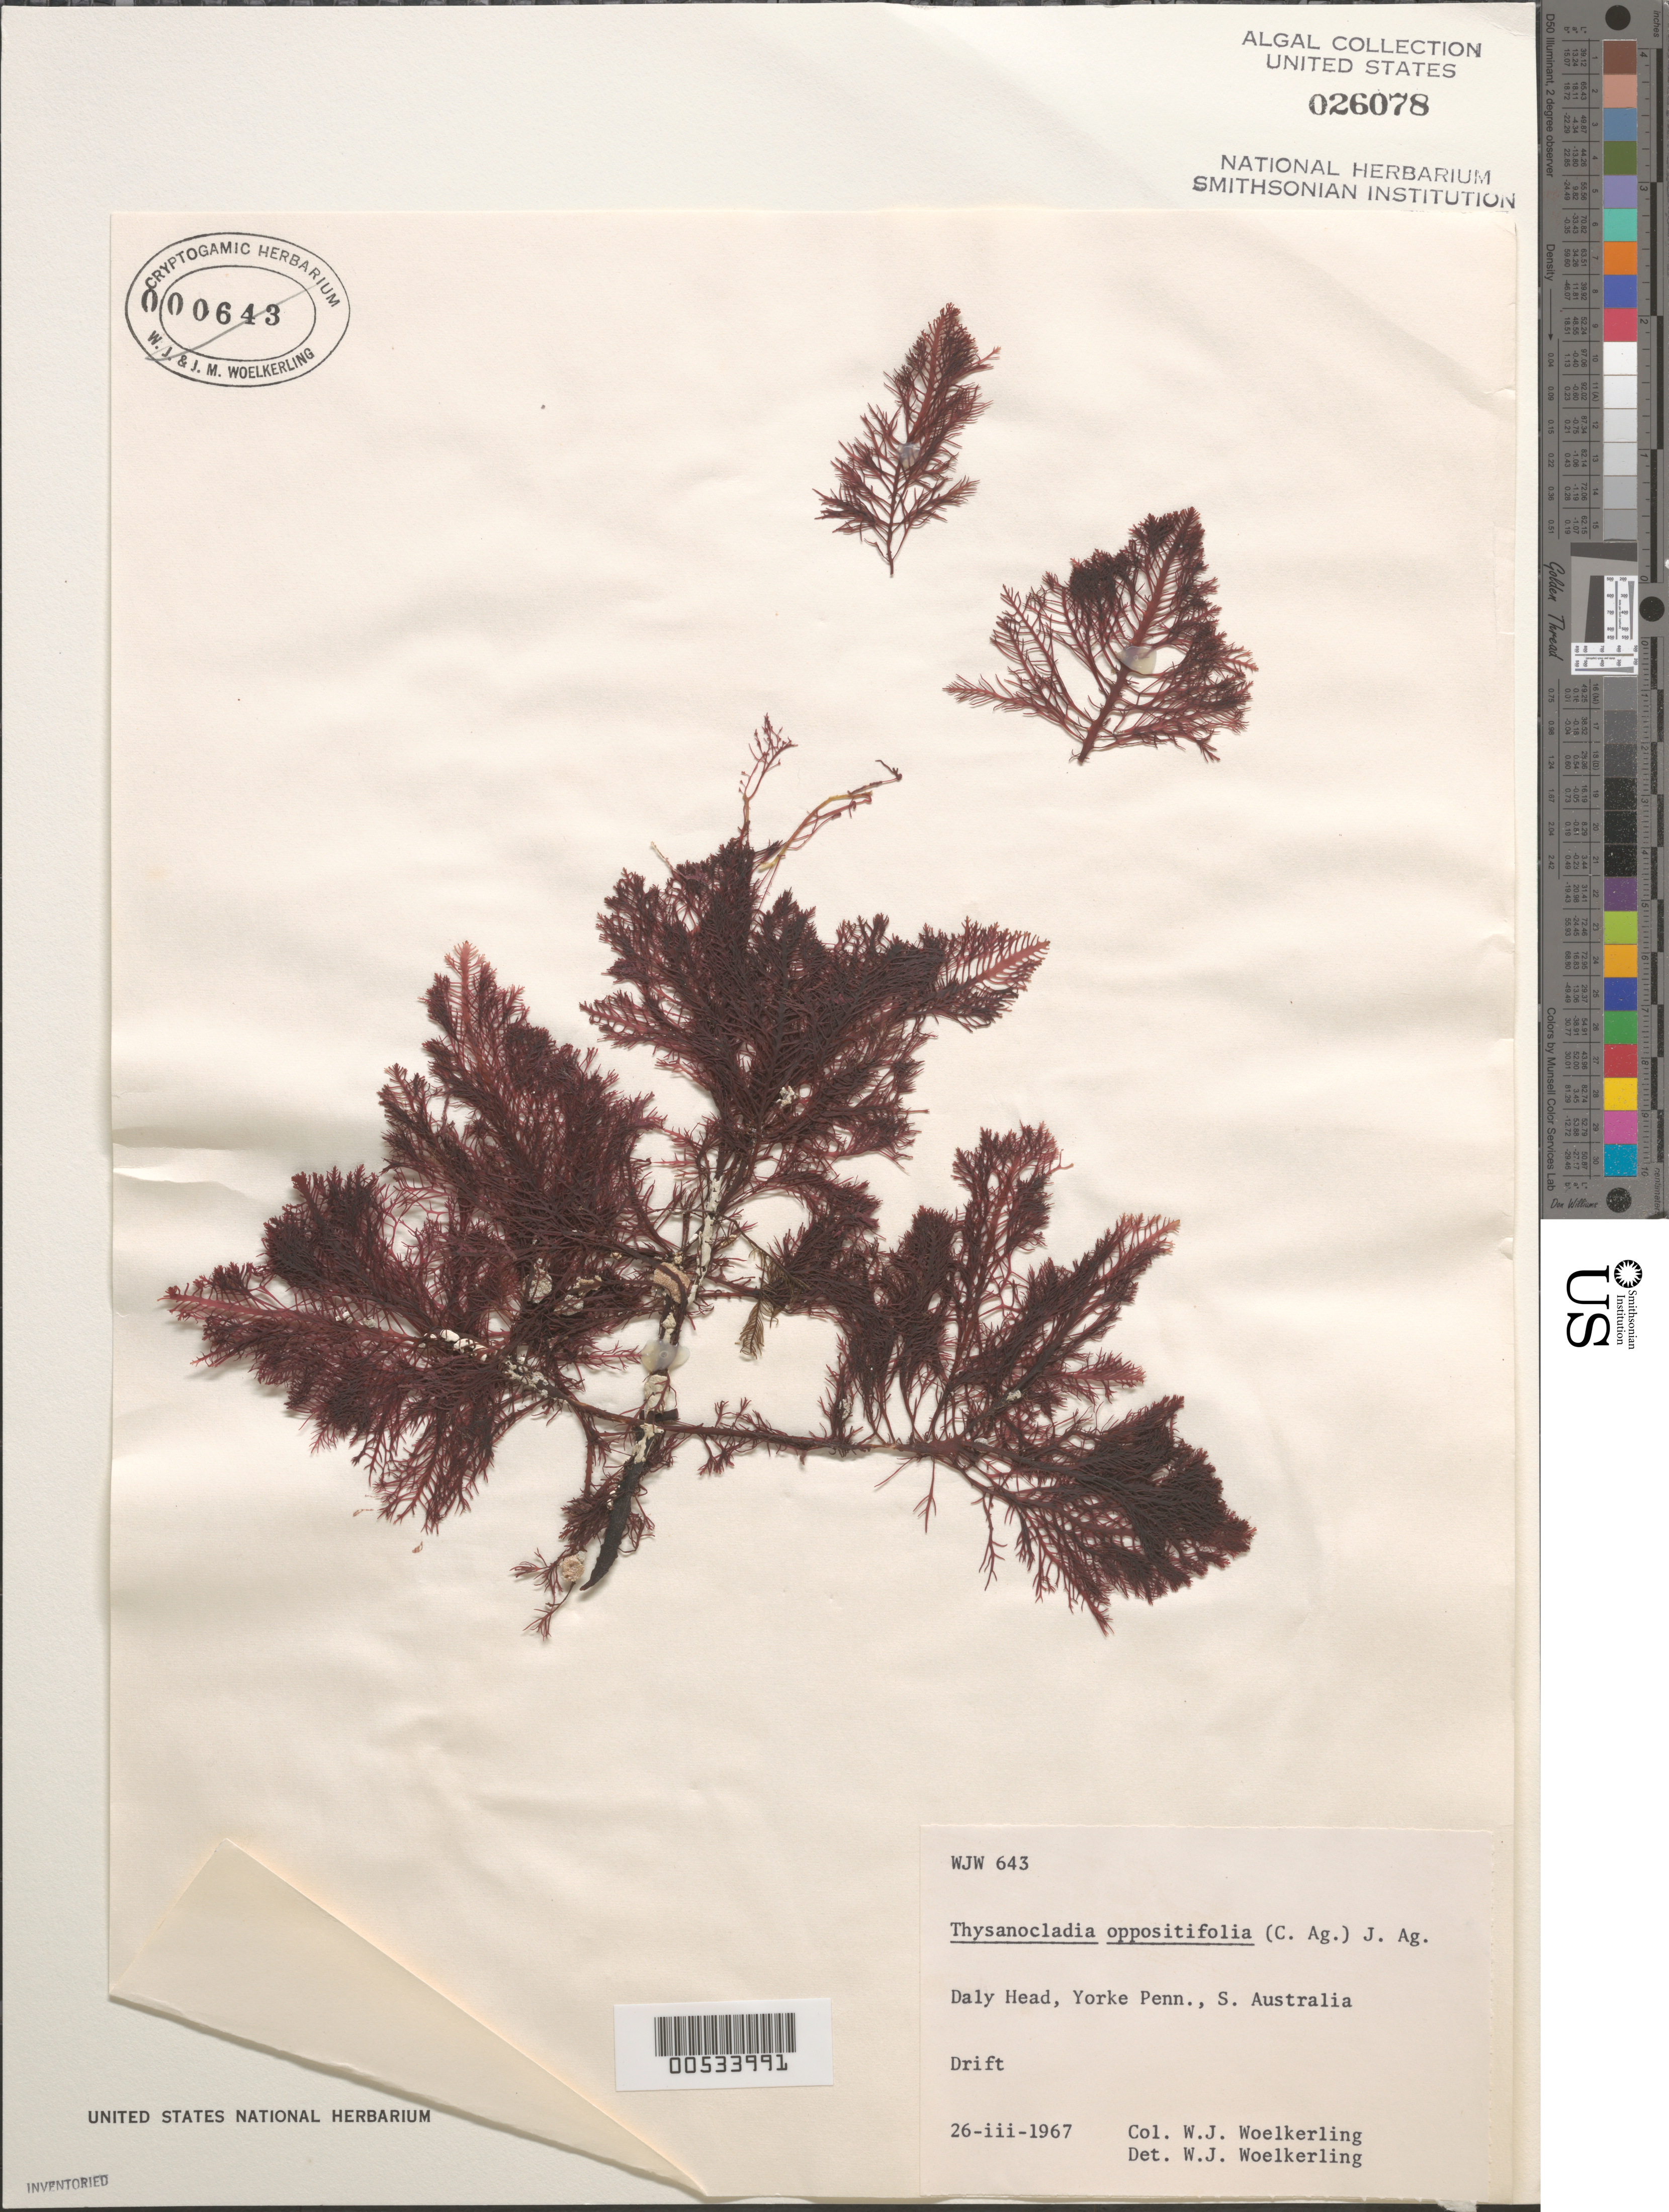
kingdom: Plantae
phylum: Rhodophyta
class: Florideophyceae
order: Gigartinales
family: Solieriaceae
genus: Callophycus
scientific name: Callophycus oppositifolius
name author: (C. Agardh) P.C. Silva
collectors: W. Woelkerling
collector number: WJW 643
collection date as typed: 26 Mar 1967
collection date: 1967-03-26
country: Australia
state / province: South Australia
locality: Daly Head, Yorke Peninsula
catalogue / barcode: US 26078